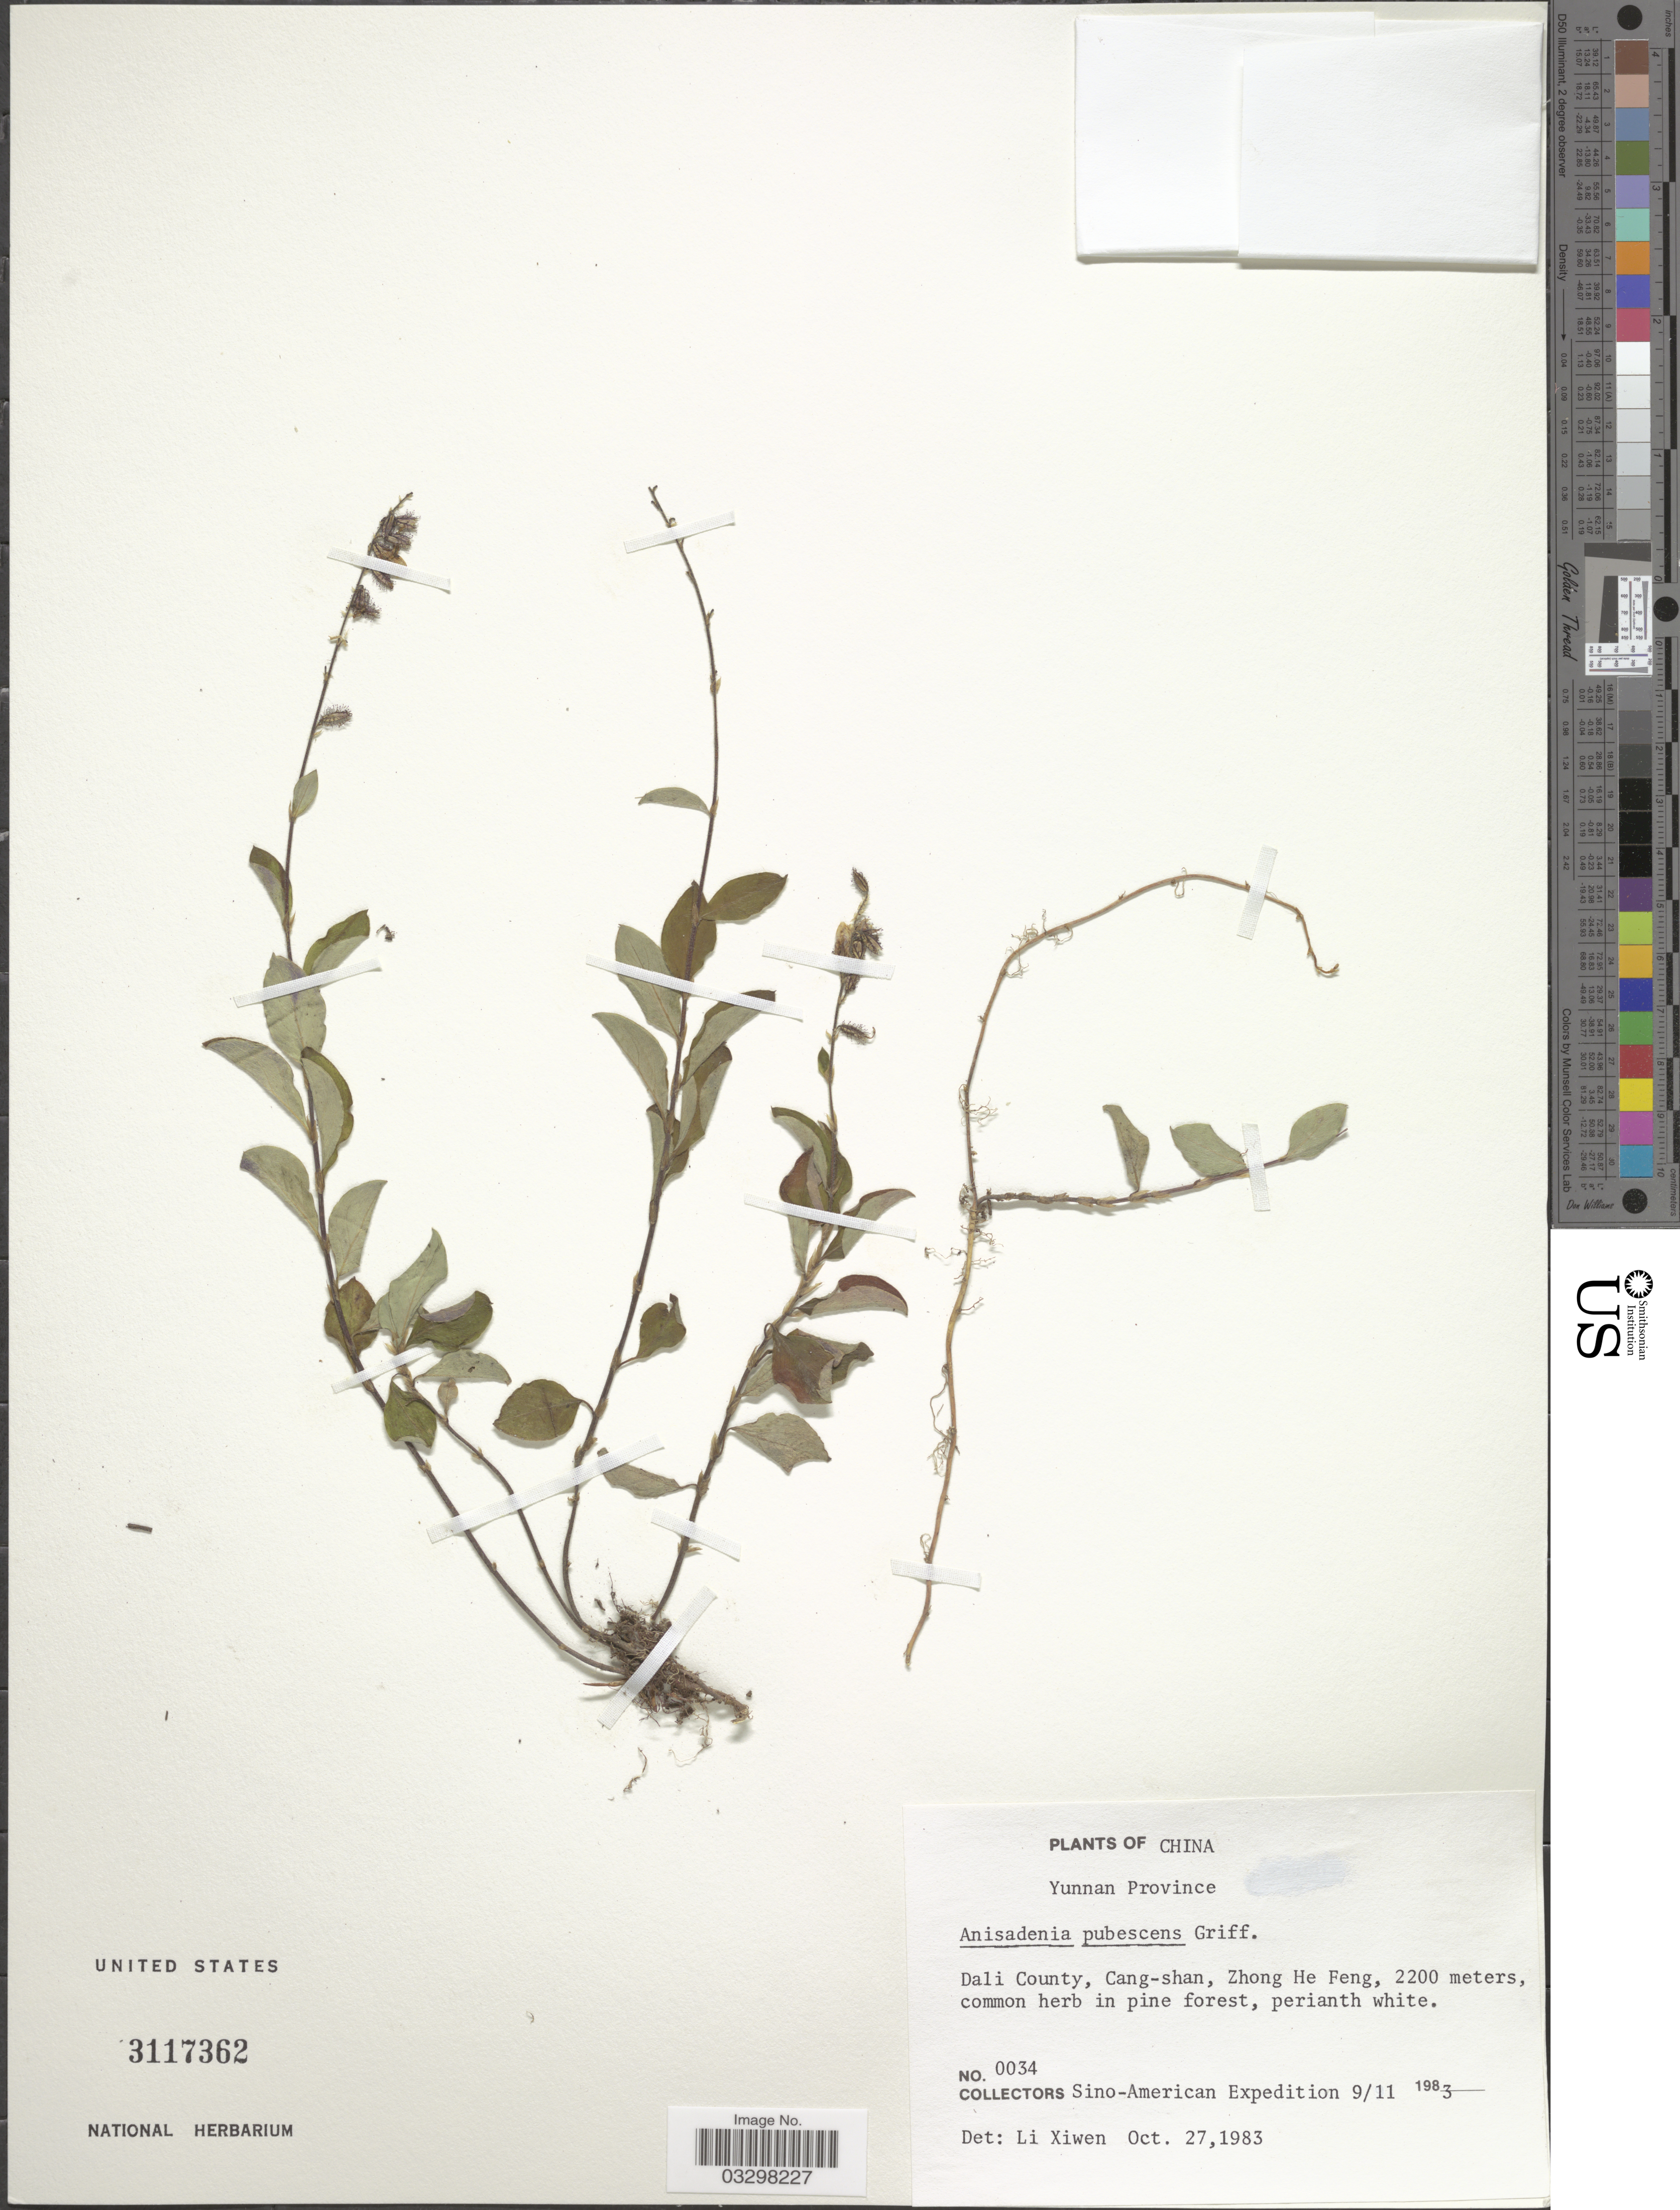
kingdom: Plantae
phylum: Tracheophyta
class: Magnoliopsida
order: Malpighiales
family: Linaceae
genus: Anisadenia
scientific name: Anisadenia pubescens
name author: Griff.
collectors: Sino-American Expedition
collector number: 0034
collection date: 1983-11-09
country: China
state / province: Yunnan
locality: Dali County, Cang-shan, Zhong He Feng.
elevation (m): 2200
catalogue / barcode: US 3117362